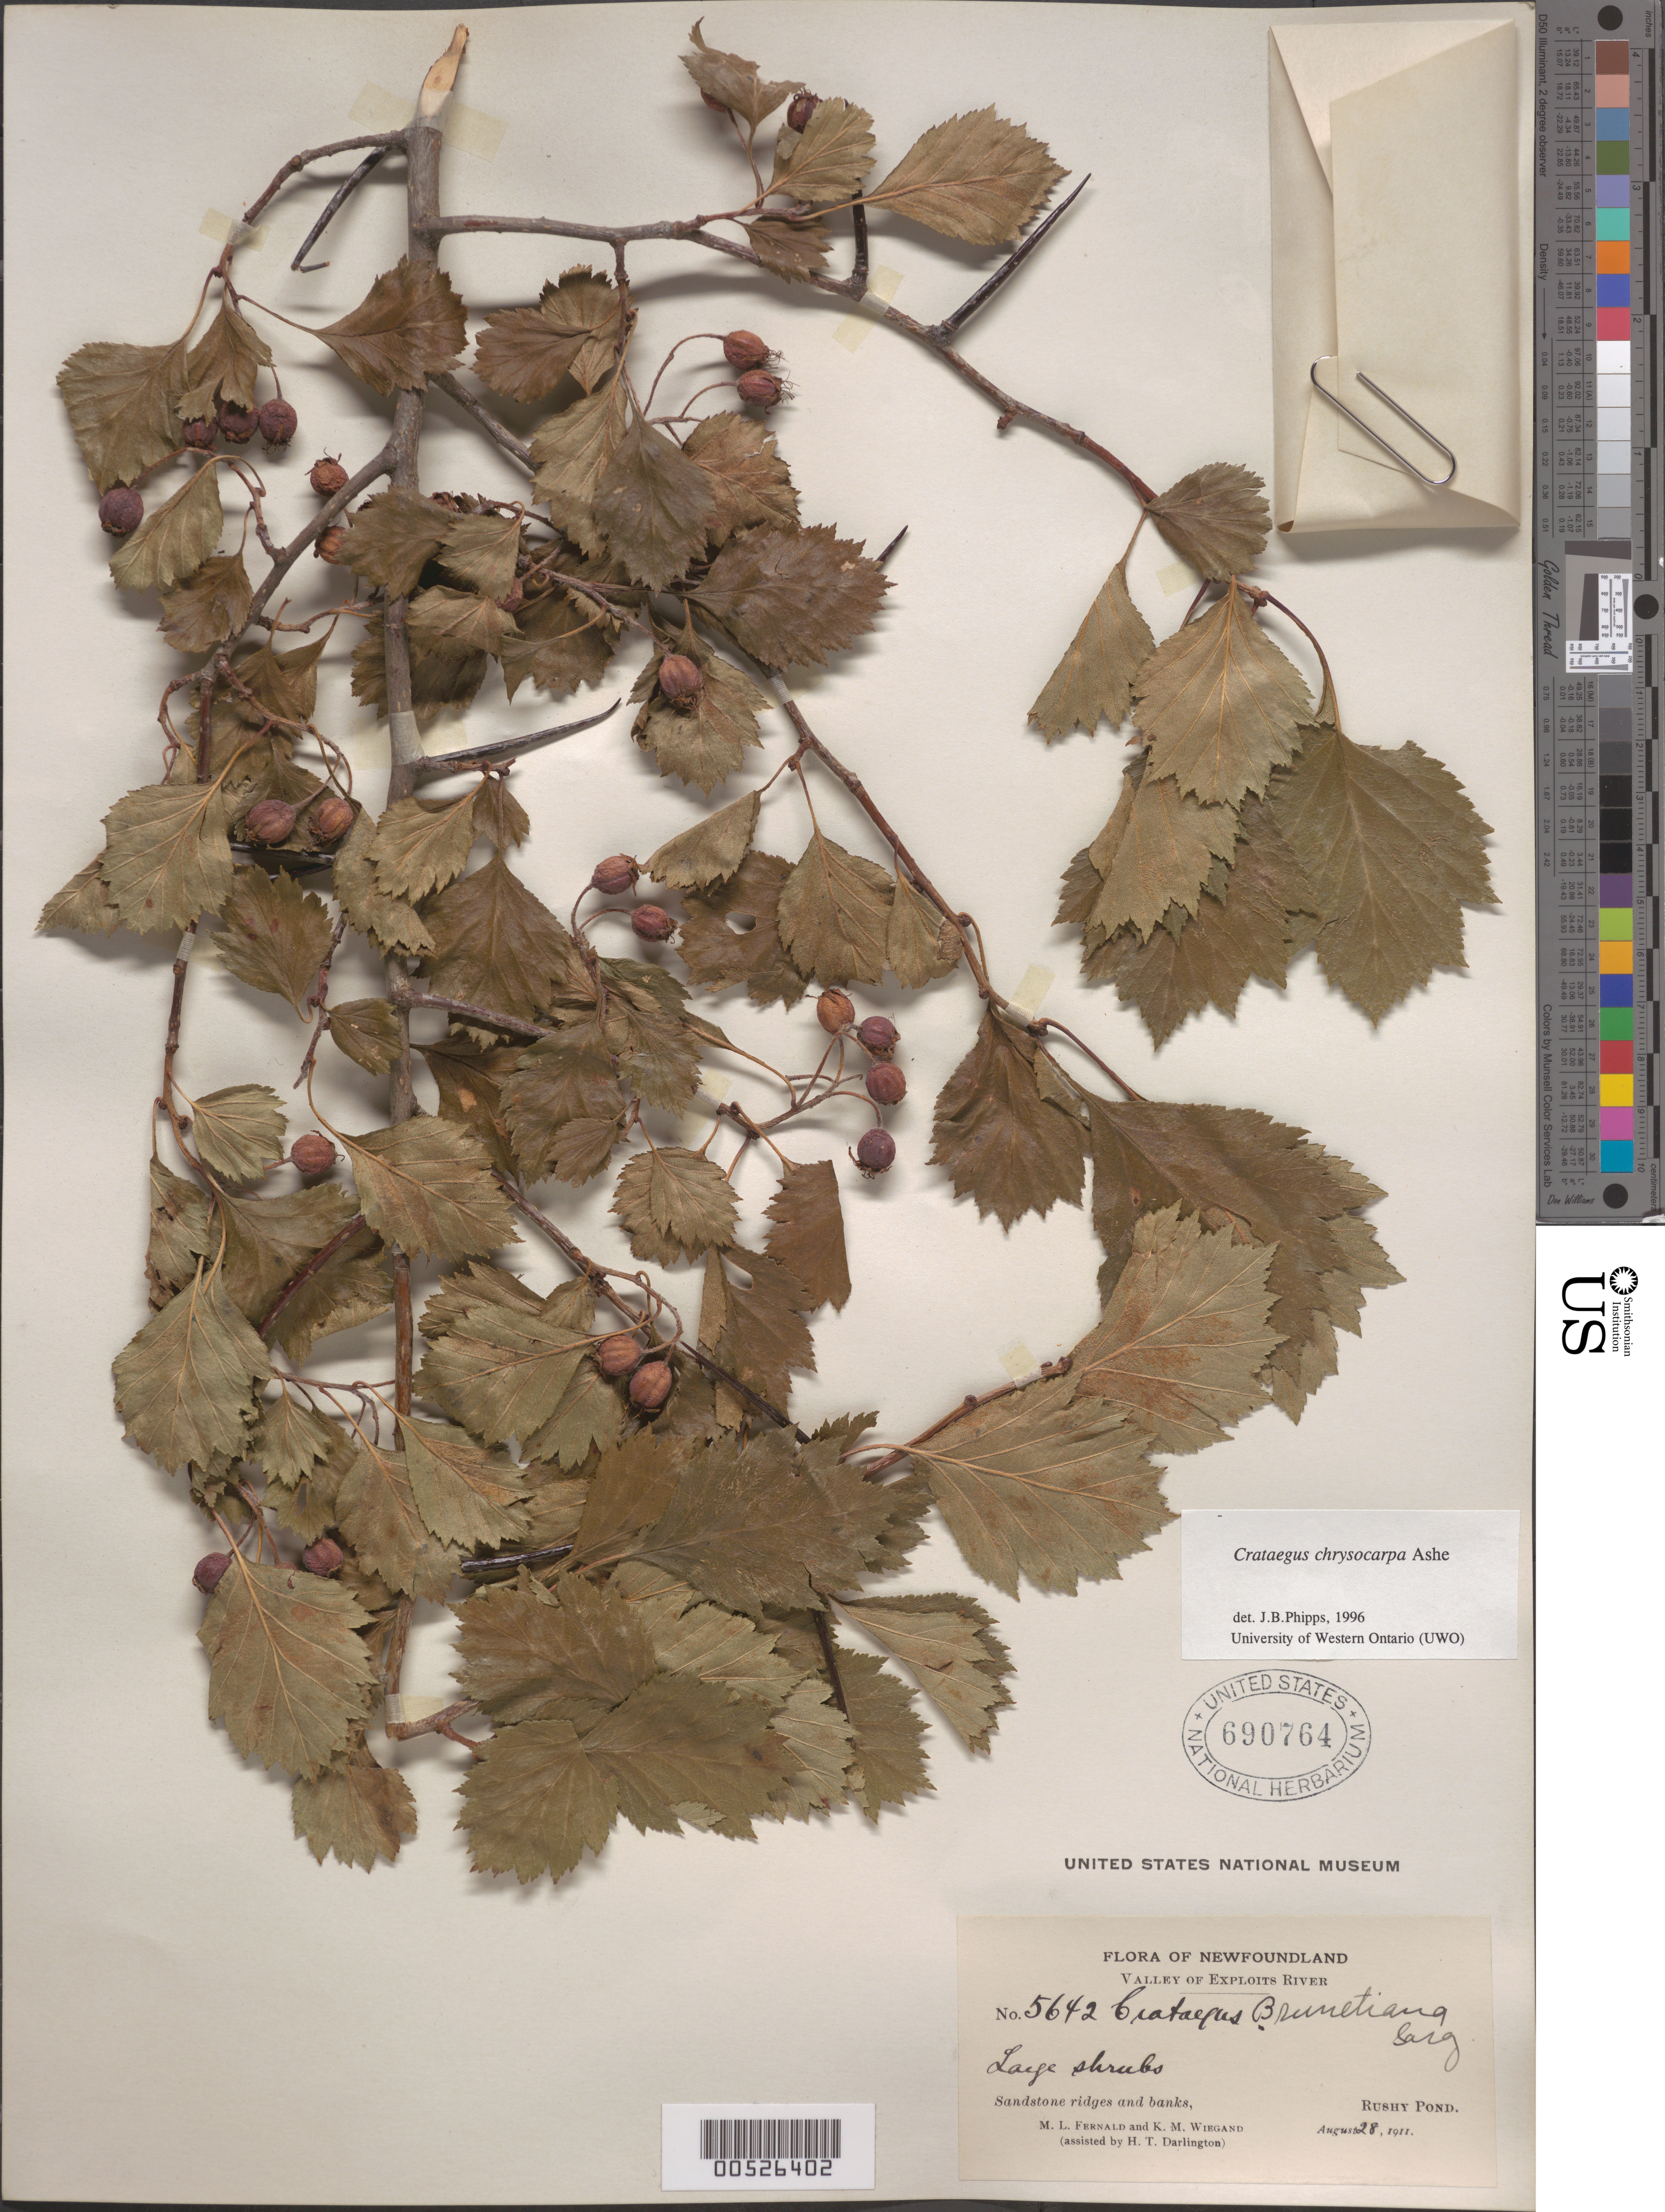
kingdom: Plantae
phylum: Tracheophyta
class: Magnoliopsida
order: Rosales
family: Rosaceae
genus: Crataegus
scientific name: Crataegus chrysocarpa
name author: Ashe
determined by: Phipps, James B., (UWO), University of Western Ontario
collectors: M. L. Fernald, K. M. Wiegand & H. Darlington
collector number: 5642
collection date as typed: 28 Aug 1911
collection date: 1911-08-28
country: Canada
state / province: Newfoundland and Labrador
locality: Valley of the Exploits River. Rushy Pond.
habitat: Sandstone ridges and banks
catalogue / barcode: US 690764